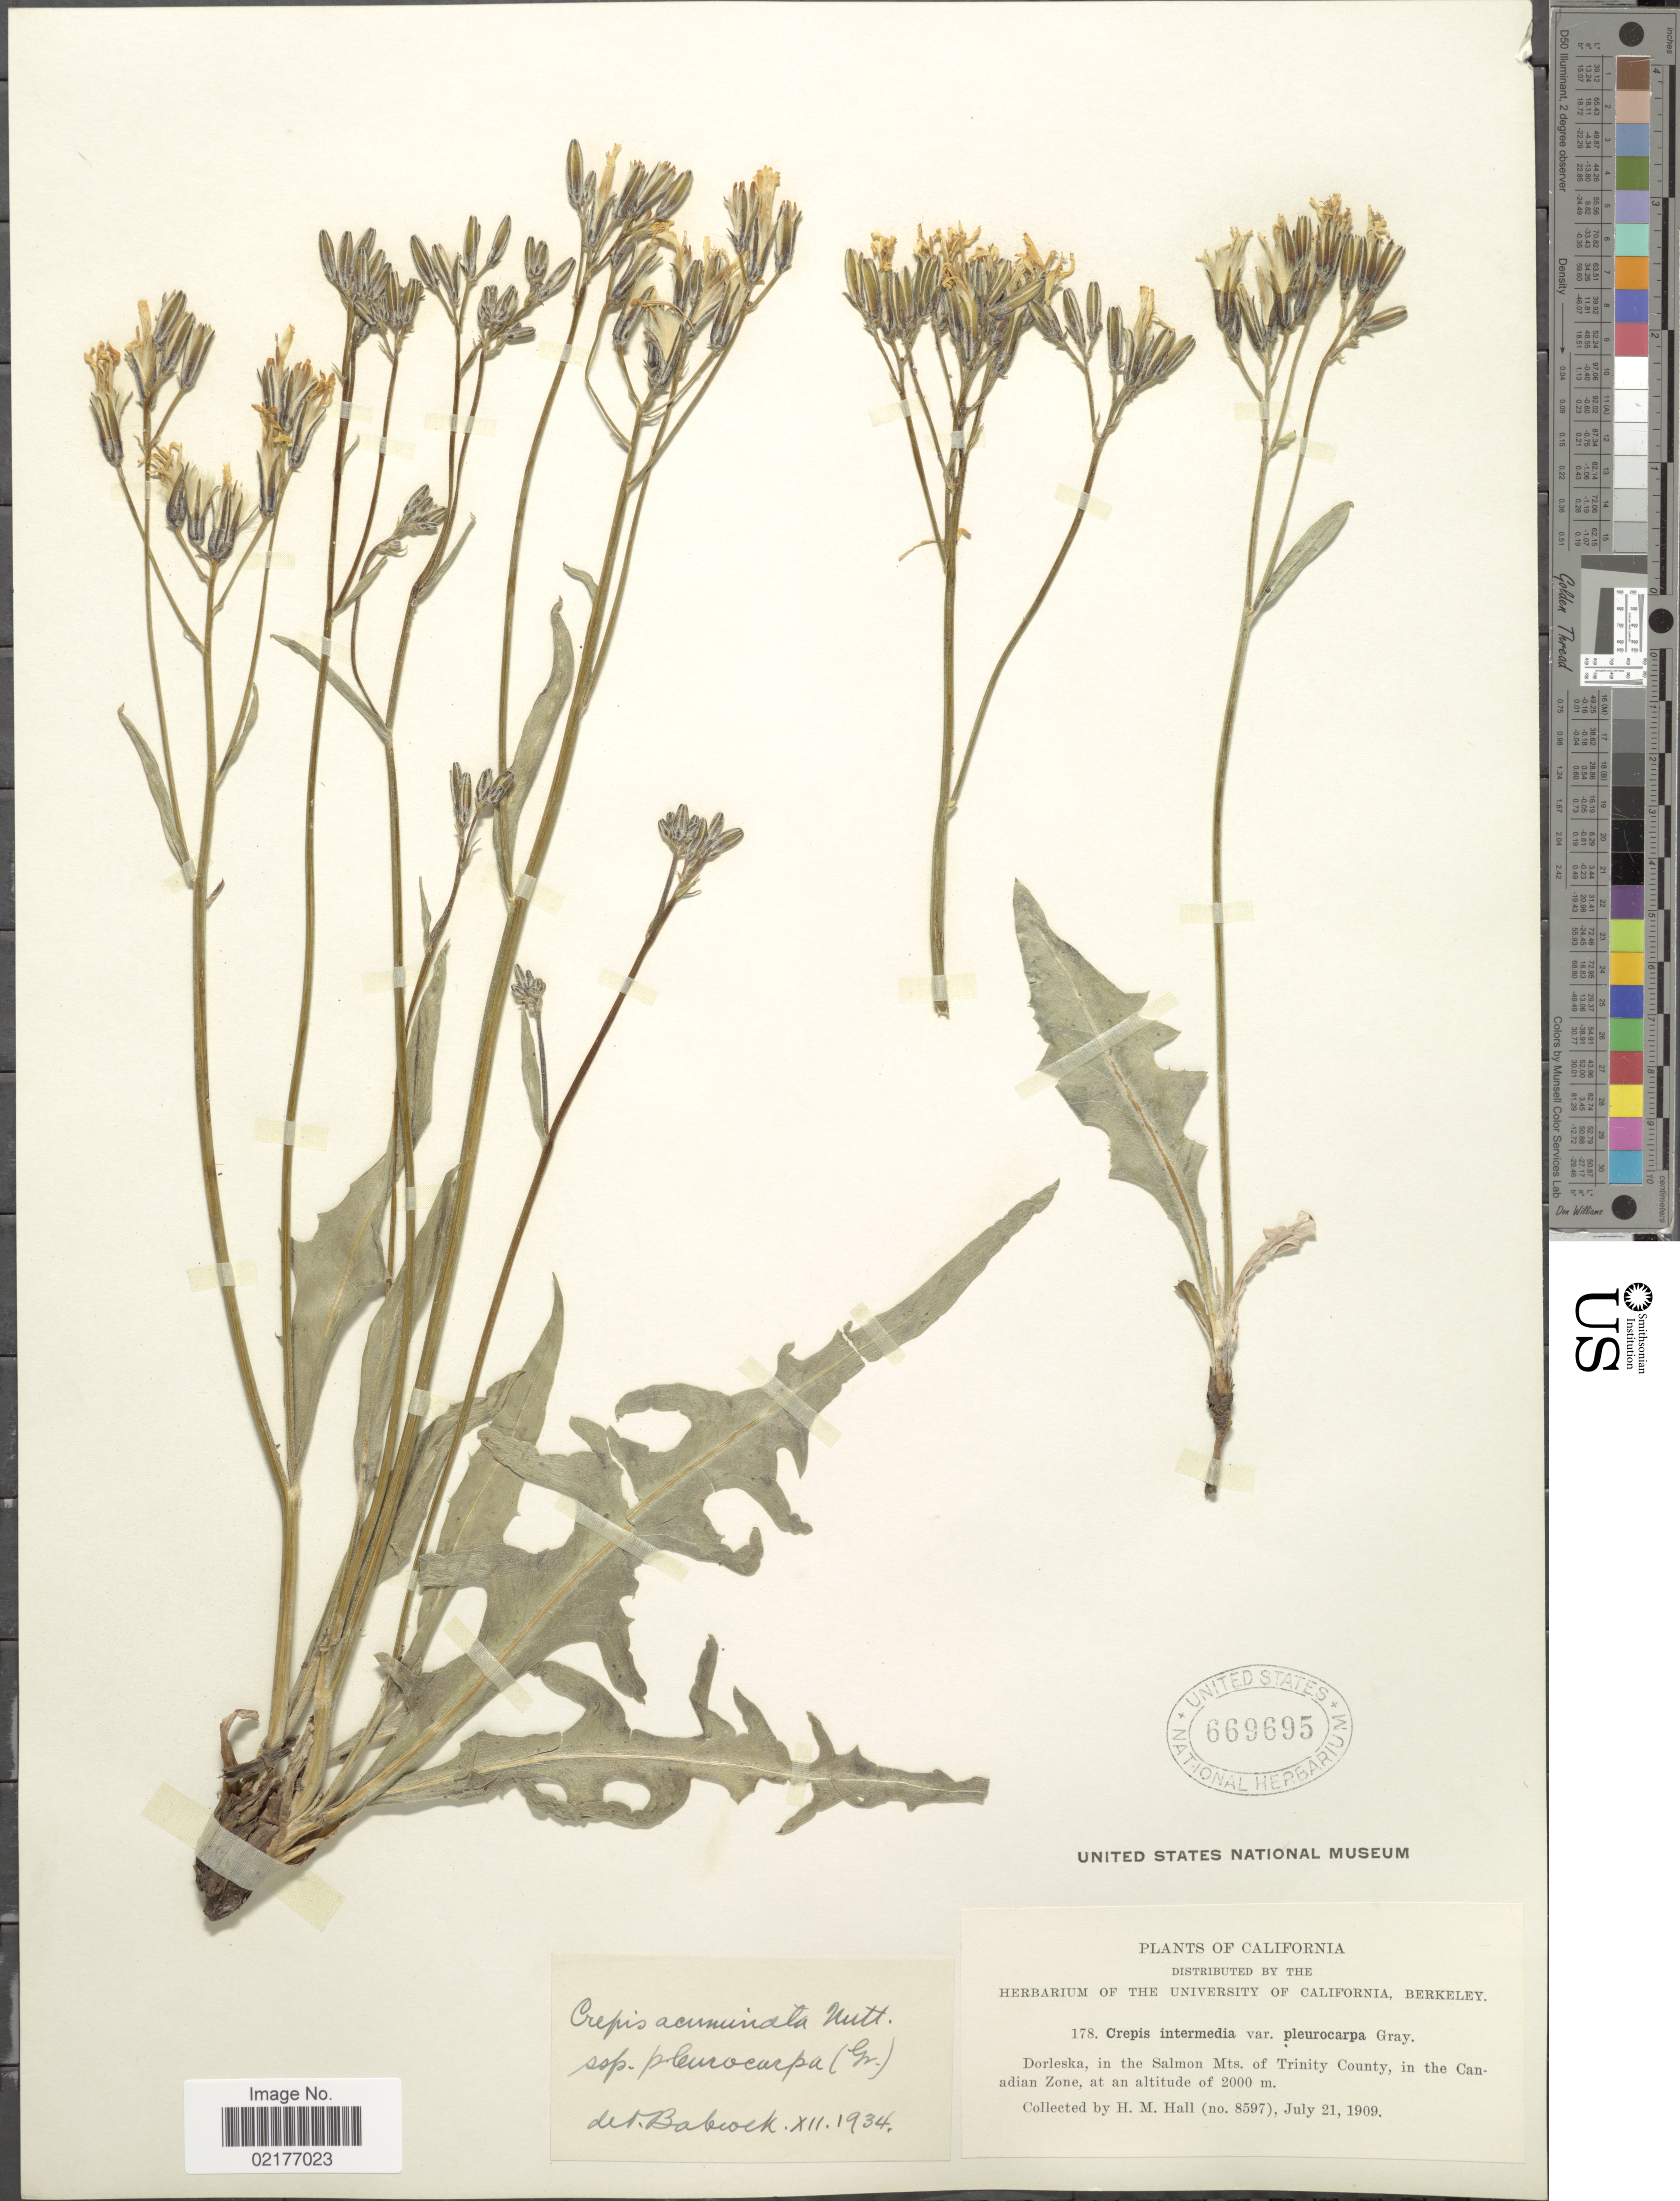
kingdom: Plantae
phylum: Tracheophyta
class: Magnoliopsida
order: Asterales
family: Asteraceae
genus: Crepis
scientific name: Crepis pleurocarpa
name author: A. Gray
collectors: H. M. Hall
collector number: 8597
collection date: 1909-07-21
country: United States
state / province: California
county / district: Trinity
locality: Dorleska, in the Salmon Mts. of Trinity County, in the Candian Zone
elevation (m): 2000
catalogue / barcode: US 669695